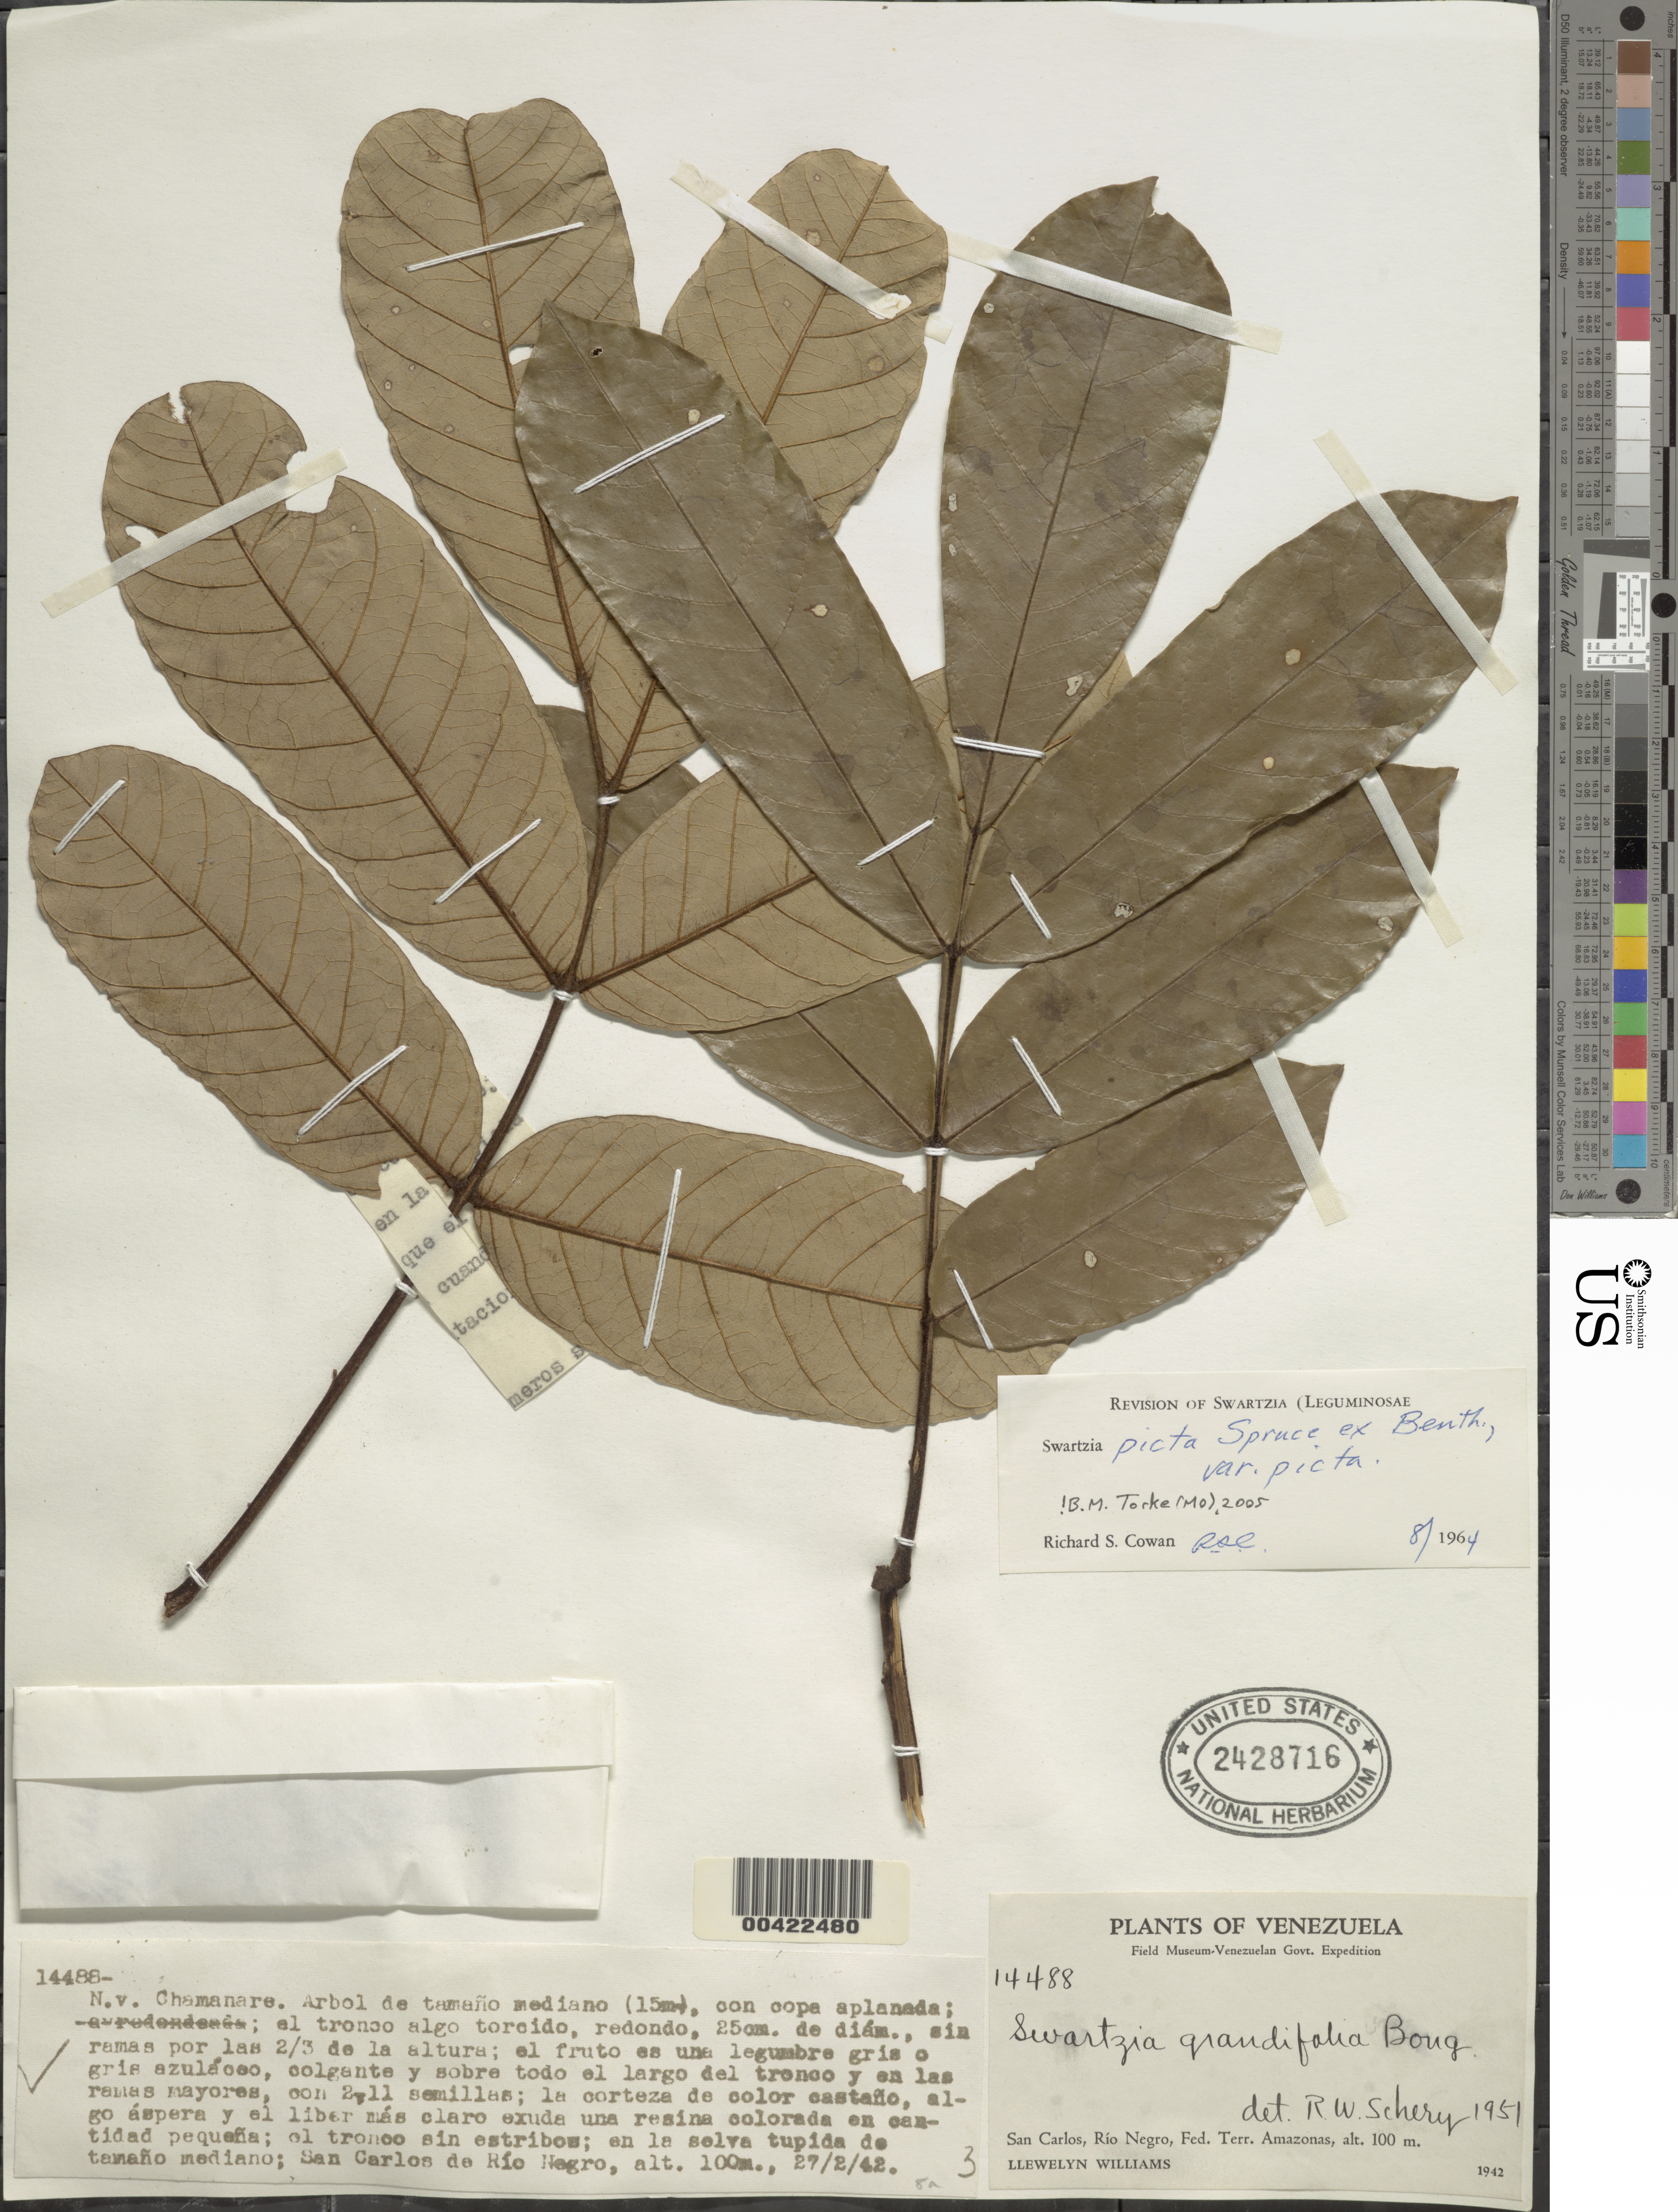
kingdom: Plantae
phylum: Tracheophyta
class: Magnoliopsida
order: Fabales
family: Fabaceae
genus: Swartzia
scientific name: Swartzia picta var. picta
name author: Spruce ex Benth.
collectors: Ll. Williams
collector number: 14488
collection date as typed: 27 Feb 1942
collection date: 1942-02-27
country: Venezuela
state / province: Amazonas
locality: San carlos de rio negro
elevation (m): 100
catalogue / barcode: US 2428716